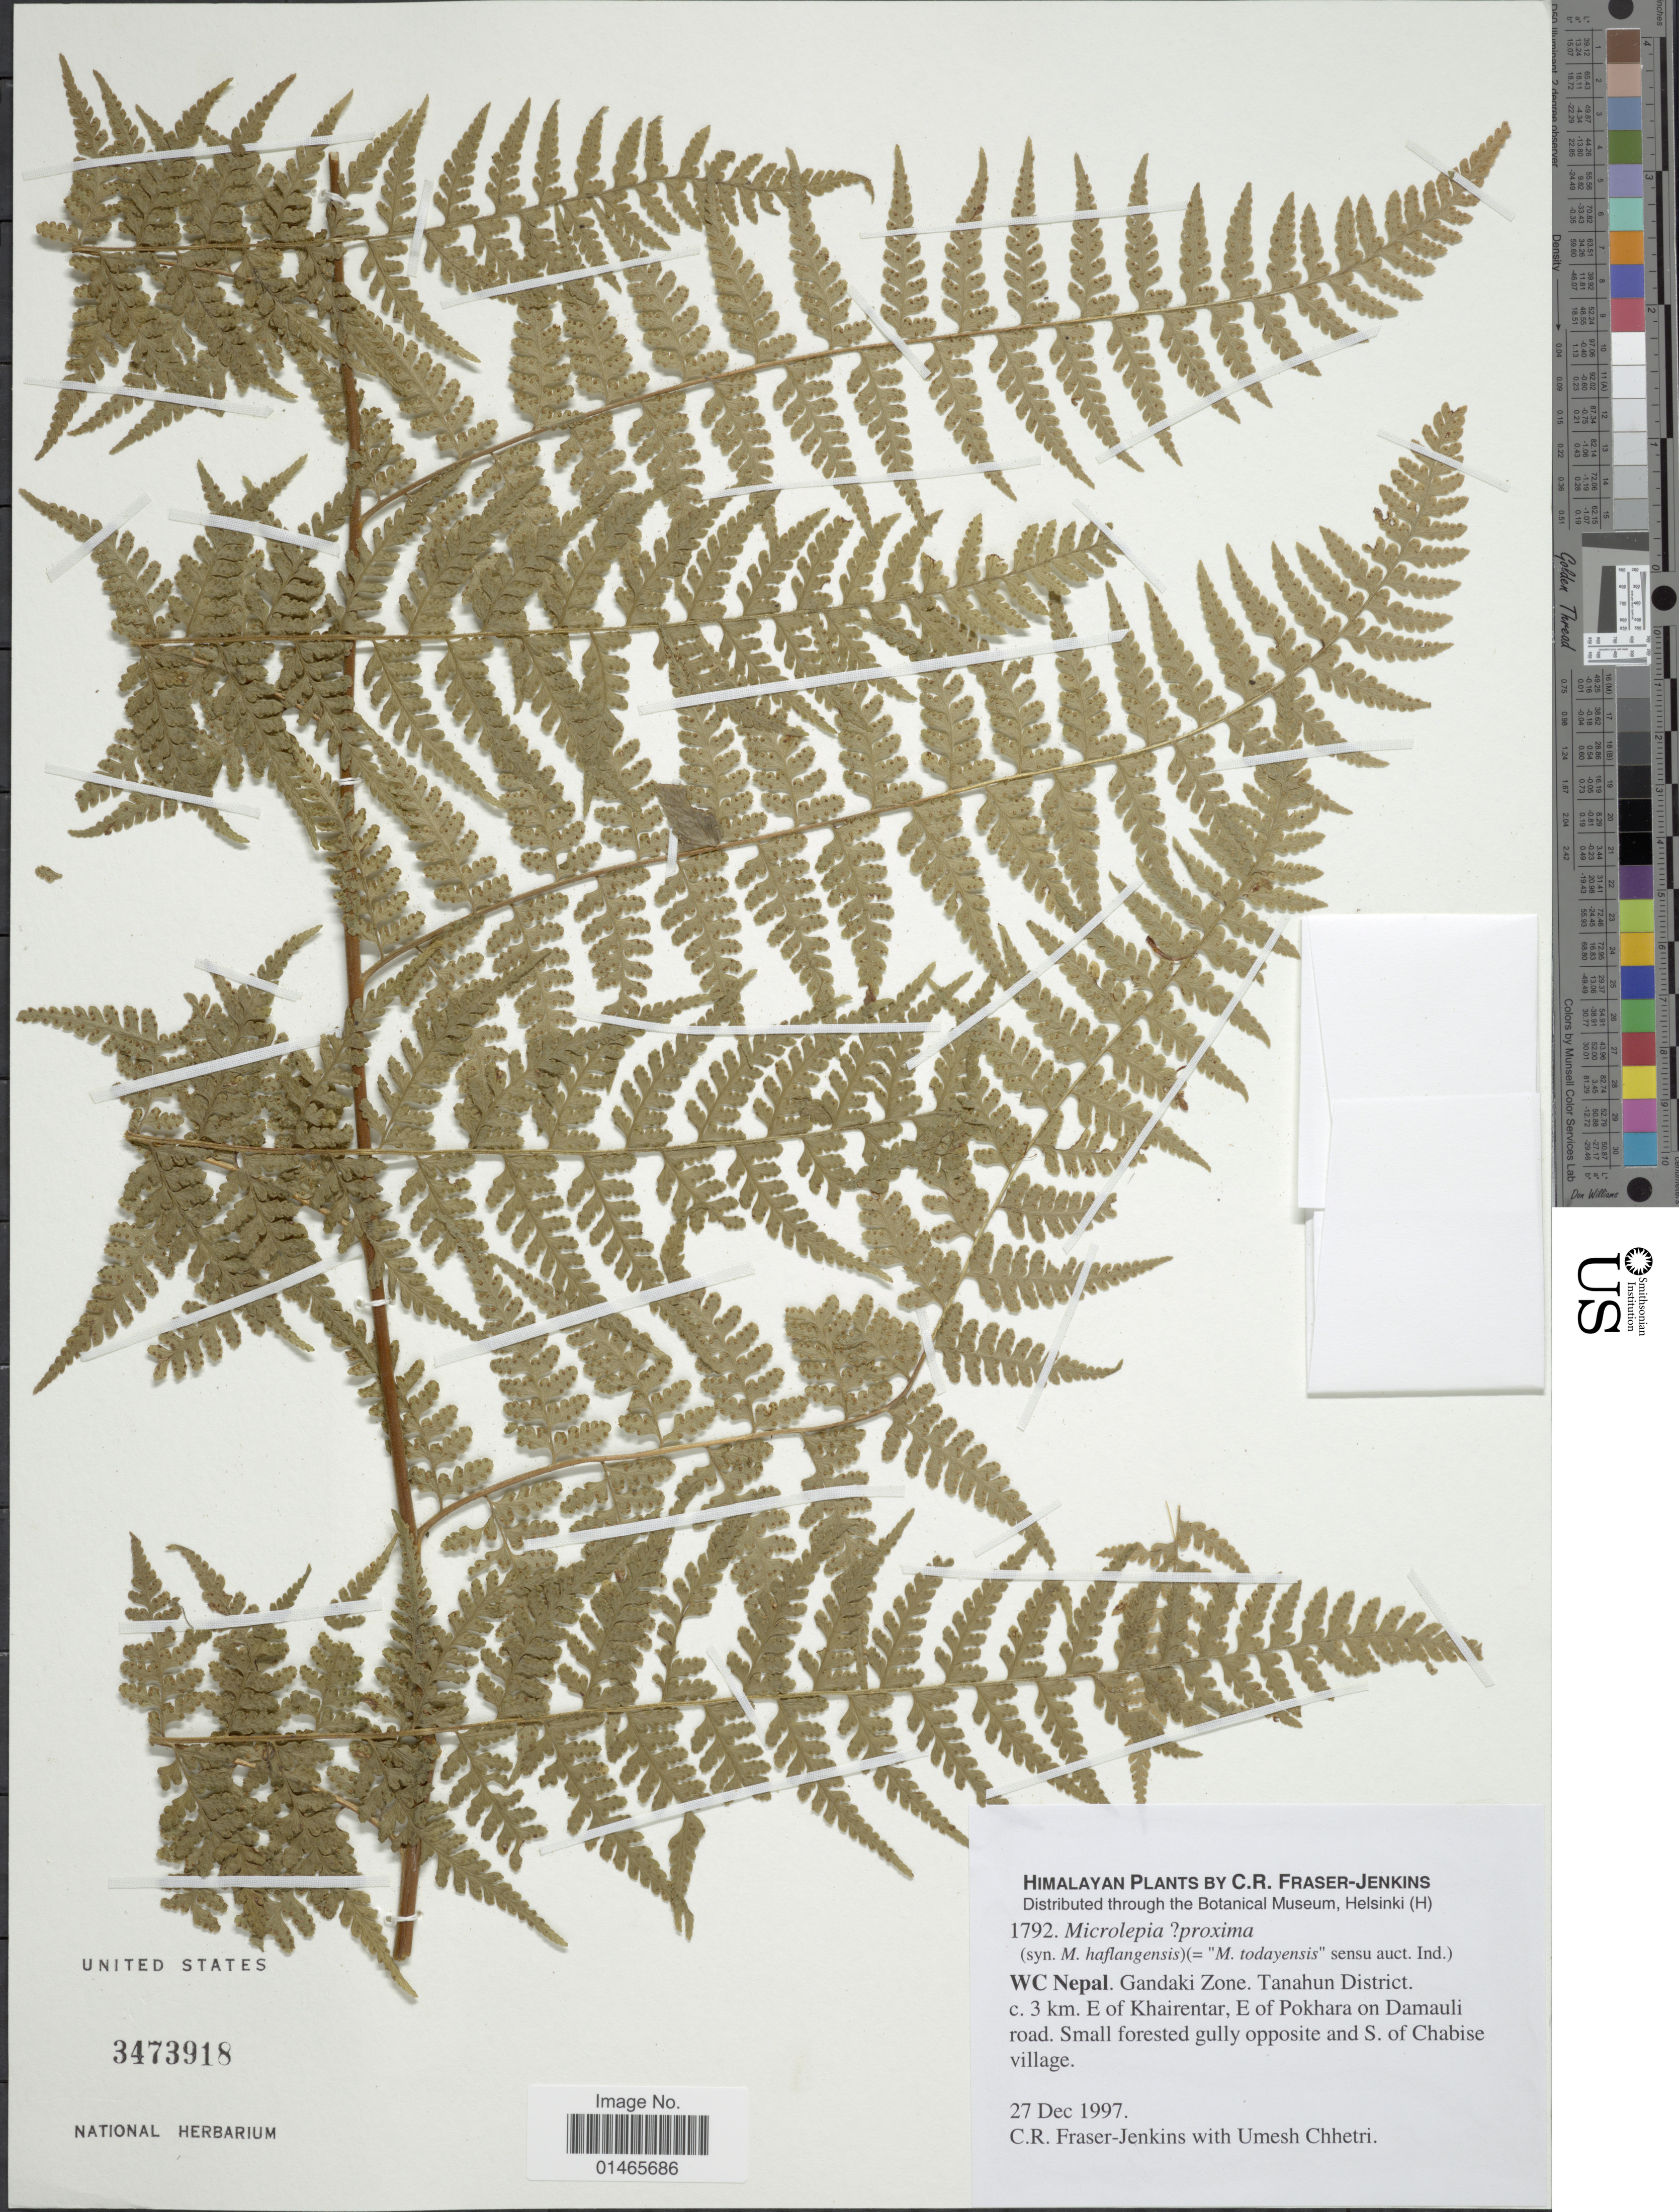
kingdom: Plantae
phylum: Tracheophyta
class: Polypodiopsida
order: Polypodiales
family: Dennstaedtiaceae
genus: Microlepia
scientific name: Microlepia proxima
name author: (Blume) C. Presl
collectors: C. R. Fraser-Jenkins & U. Chhetri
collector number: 1792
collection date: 1997-12-27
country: Nepal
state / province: Gandaki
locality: WC Nepal, Gandaki Zone, Tanahun District, c. 3 km, E of Khairentar, E of Pokhara on Damauli road, Small forested gully opposite and S. of Chabise village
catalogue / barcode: US 3473918